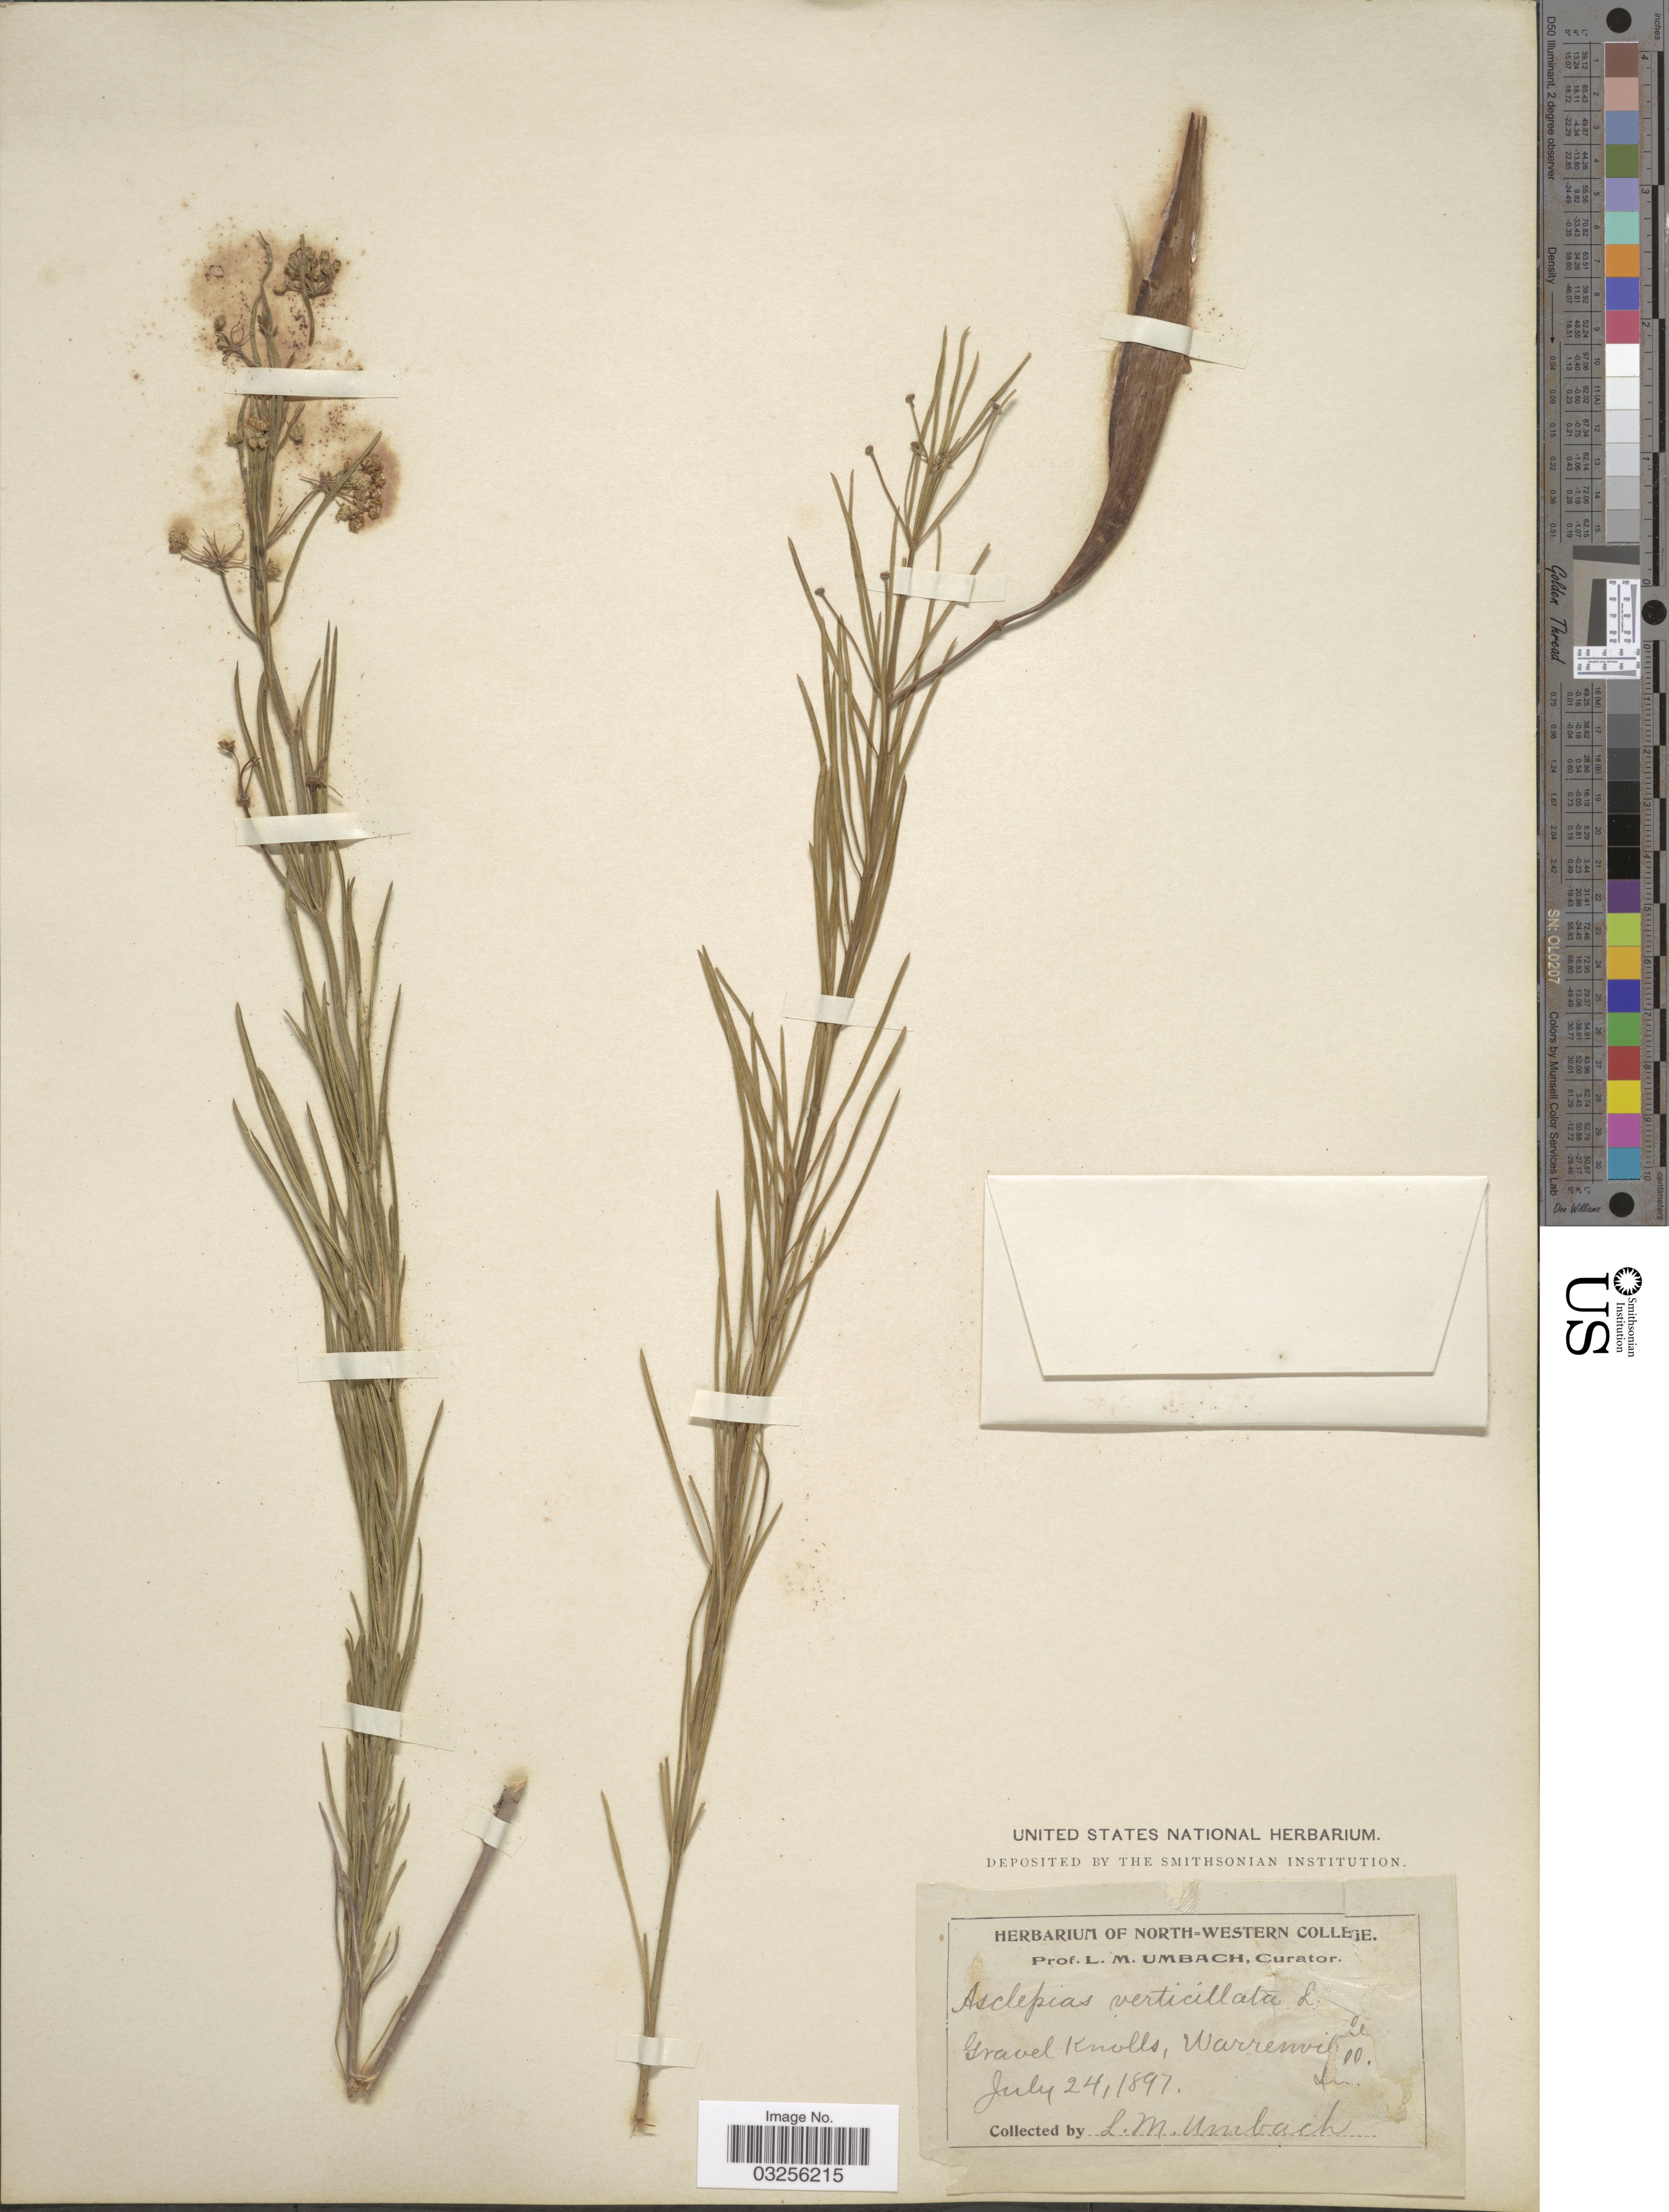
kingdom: Plantae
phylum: Tracheophyta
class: Magnoliopsida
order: Gentianales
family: Apocynaceae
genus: Asclepias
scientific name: Asclepias verticillata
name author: L.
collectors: L. M. Umbach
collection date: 1897-07-24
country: United States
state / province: Illinois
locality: Gravel Knolls, Warrenville.